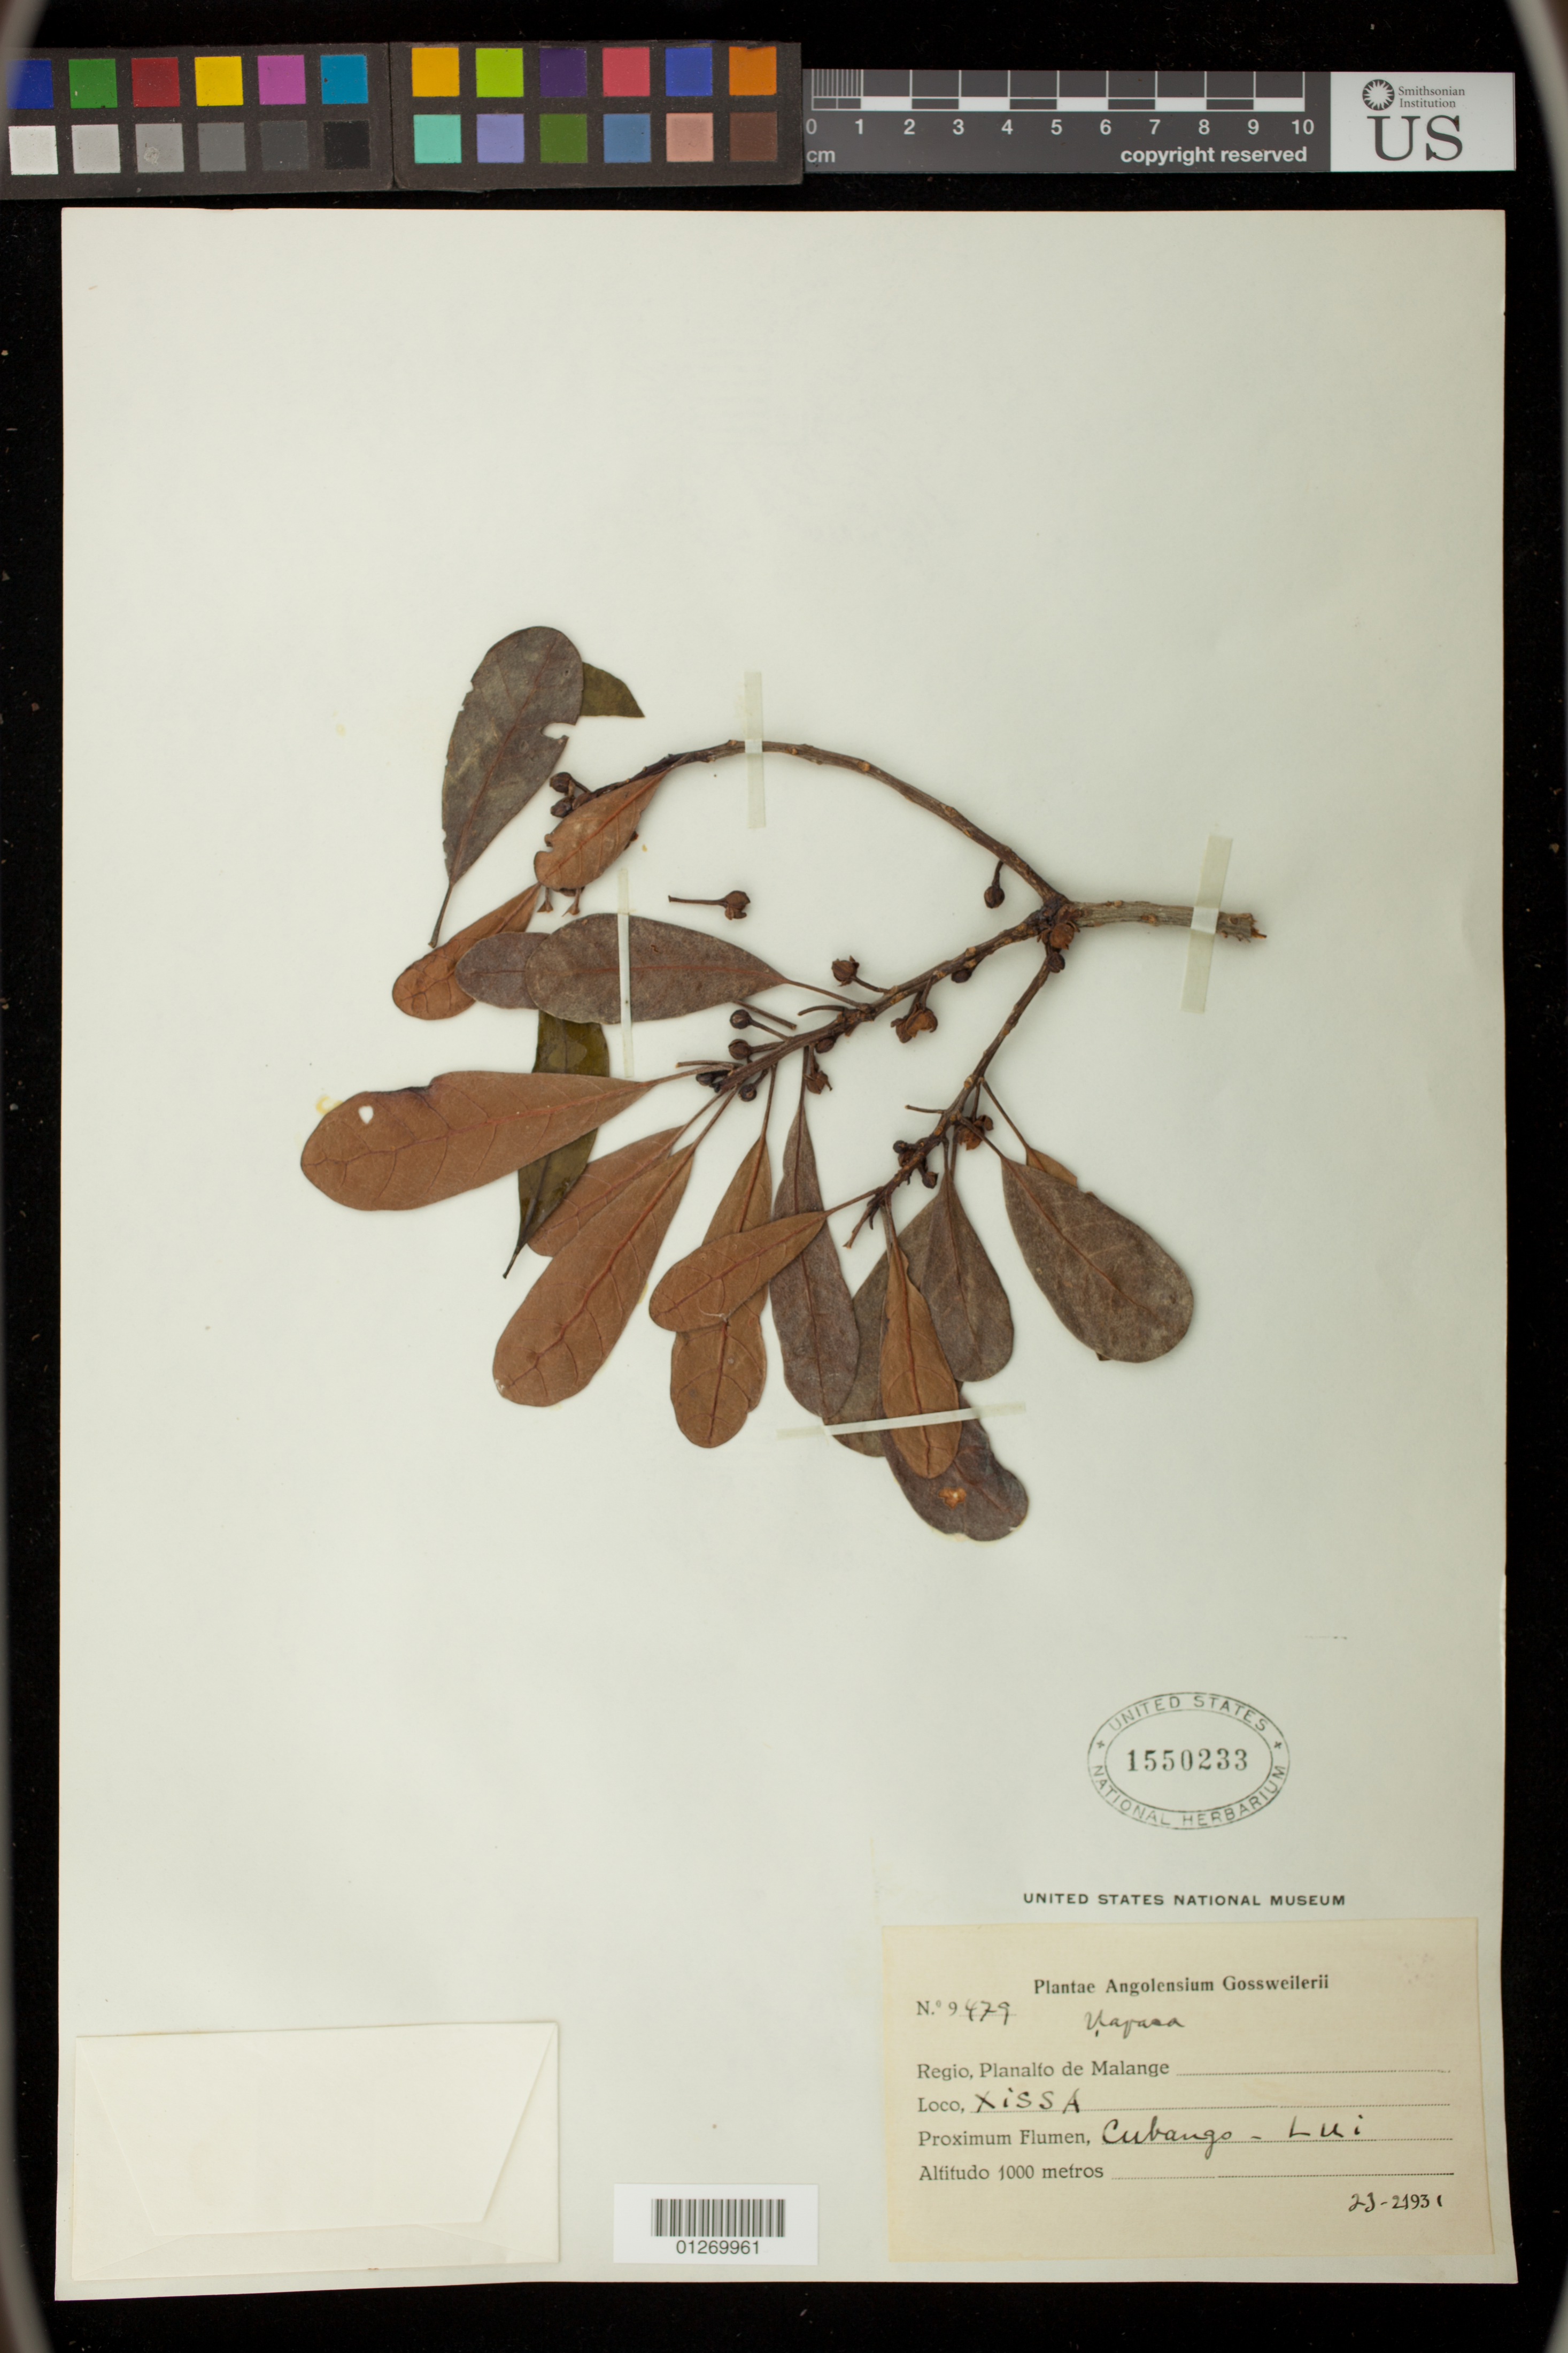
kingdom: Plantae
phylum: Tracheophyta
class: Magnoliopsida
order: Malpighiales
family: Phyllanthaceae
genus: Uapaca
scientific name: Uapaca sp.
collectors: -. Gossweiler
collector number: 9479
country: Angola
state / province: Malange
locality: Xissa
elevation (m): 1000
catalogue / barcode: US 1550233